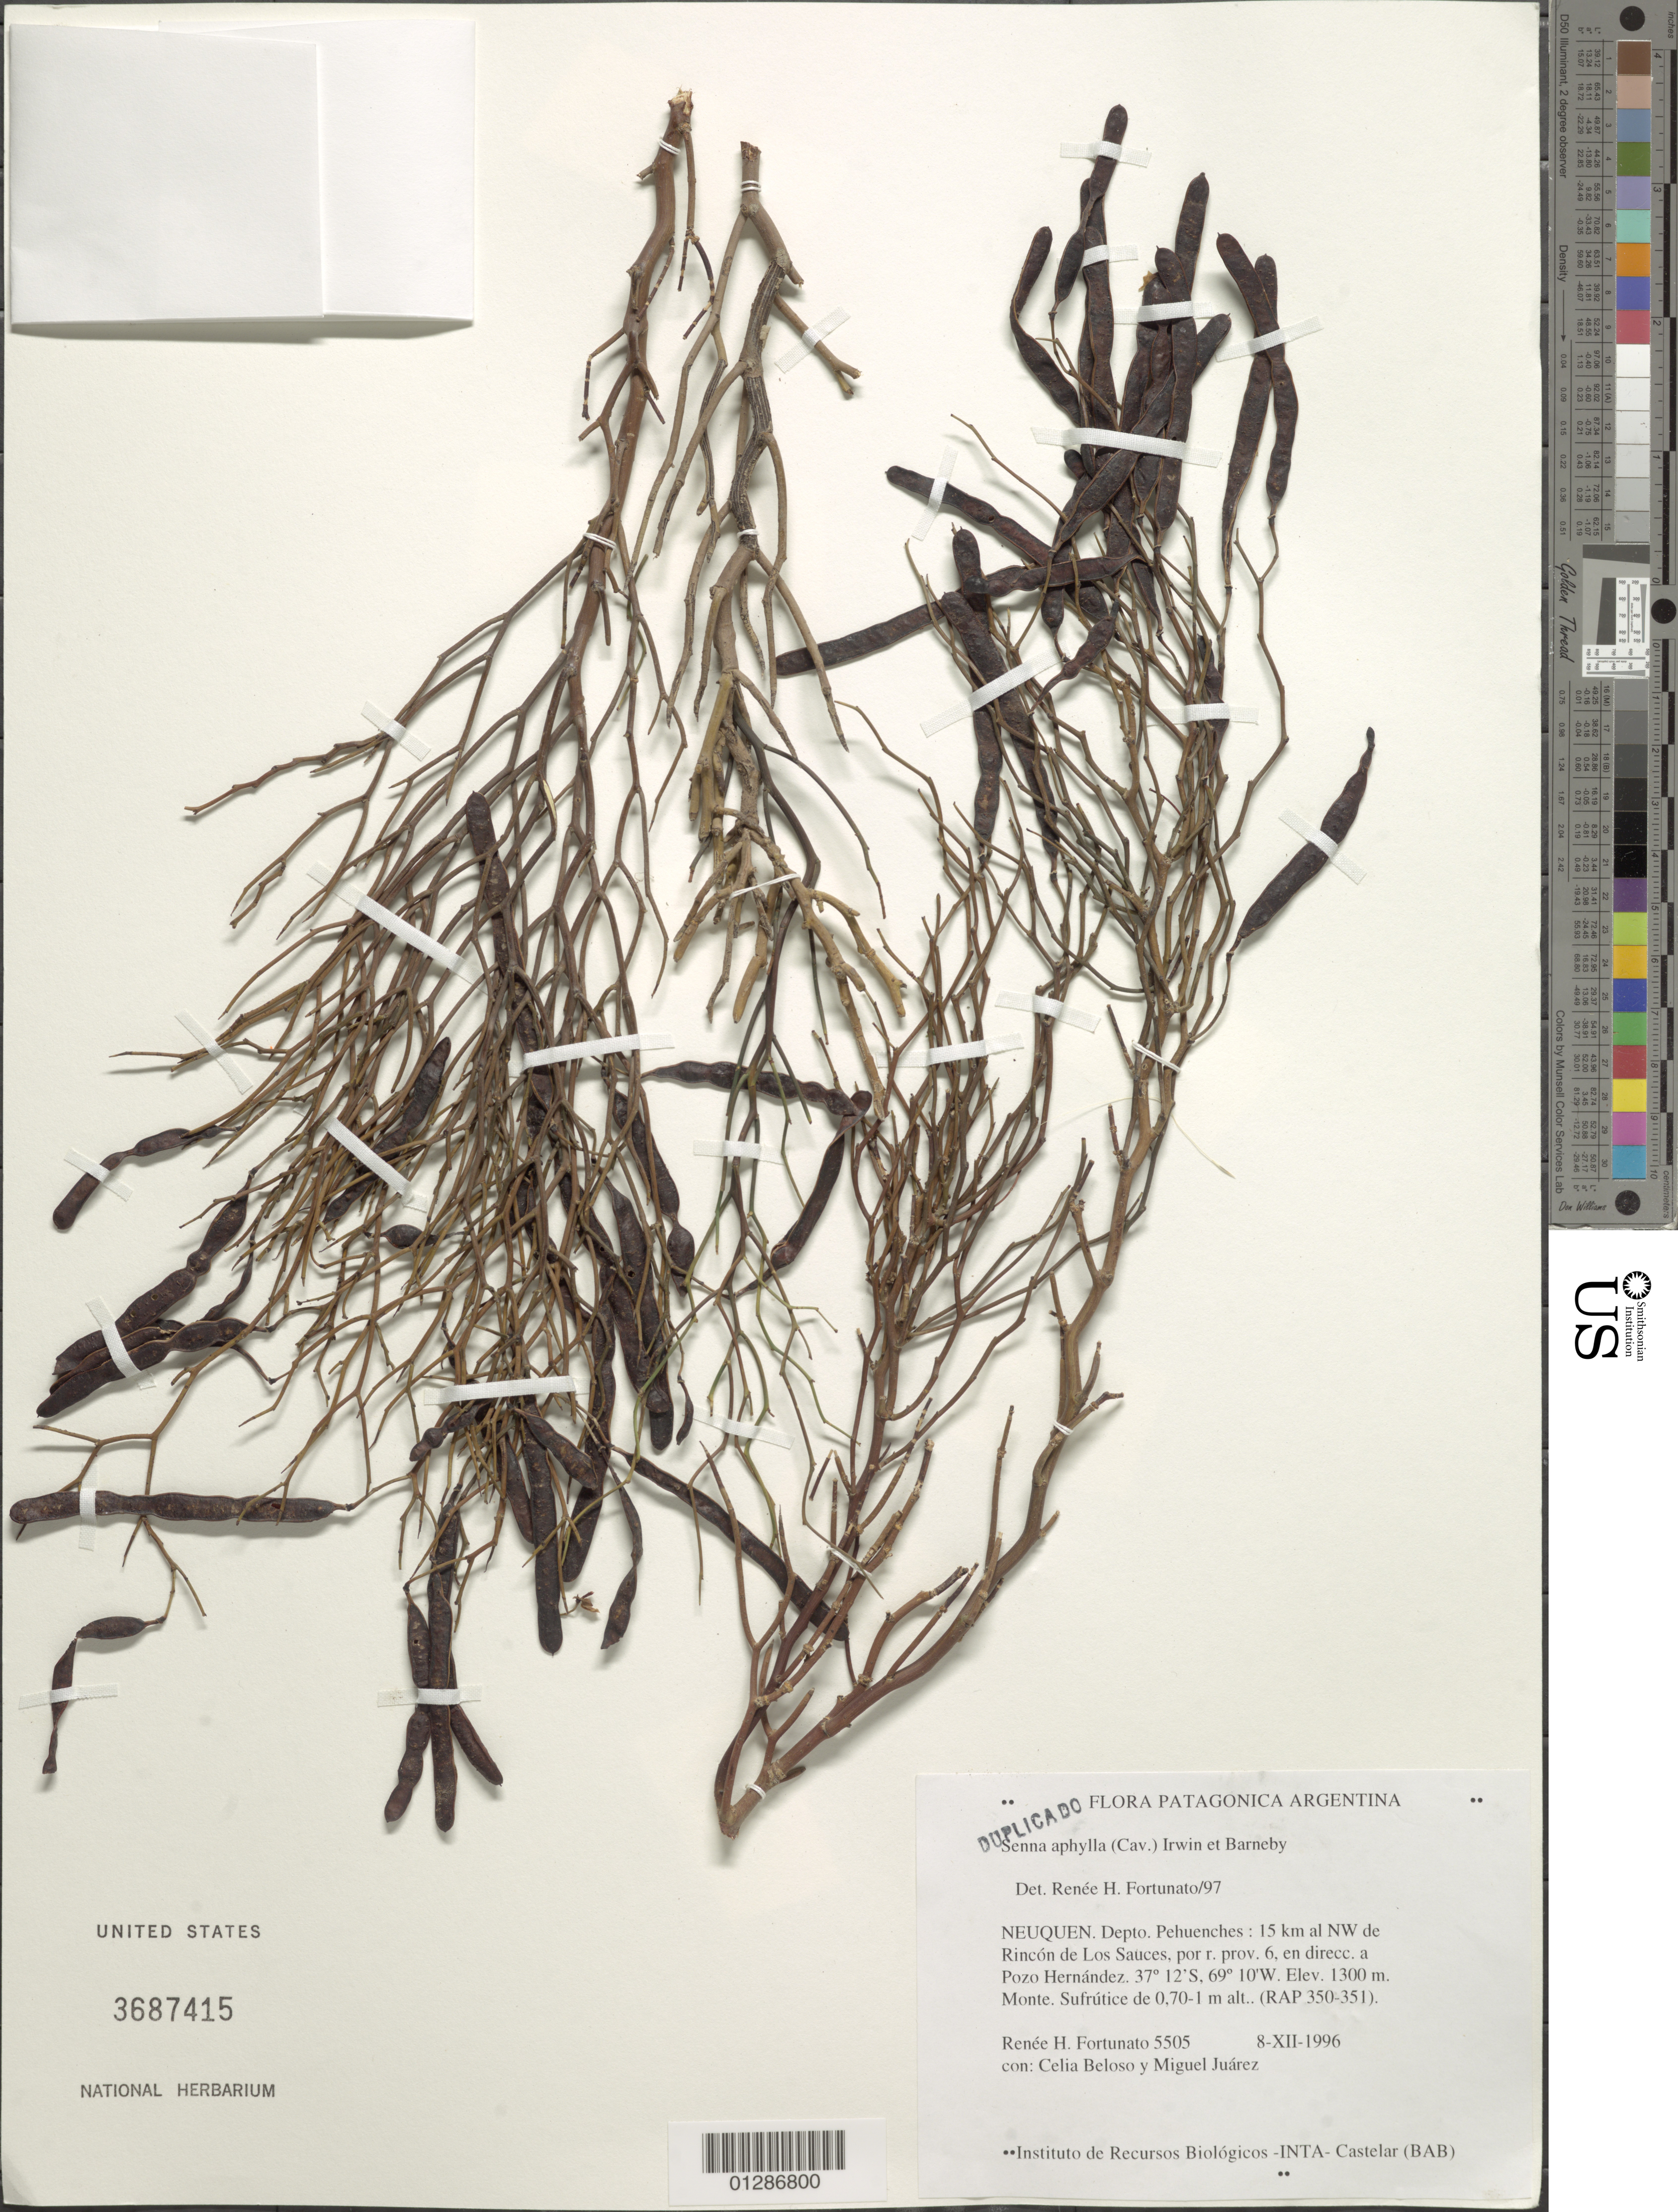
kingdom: Plantae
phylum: Tracheophyta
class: Magnoliopsida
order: Fabales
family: Fabaceae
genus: Senna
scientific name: Senna aphylla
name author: (Cav.) H.S. Irwin & Barneby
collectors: R. H. Fortunato, C. Beloso & M. Juarez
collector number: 5505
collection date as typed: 8 Dec 1996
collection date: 1996-12-08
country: Argentina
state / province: Neuquén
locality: Depto. Pehuenches: 15 km al NW de Rincon de Los Sauces, por r. prov. 6, en direcc. a Pozo Hernandez.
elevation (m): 1300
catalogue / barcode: US 3687415